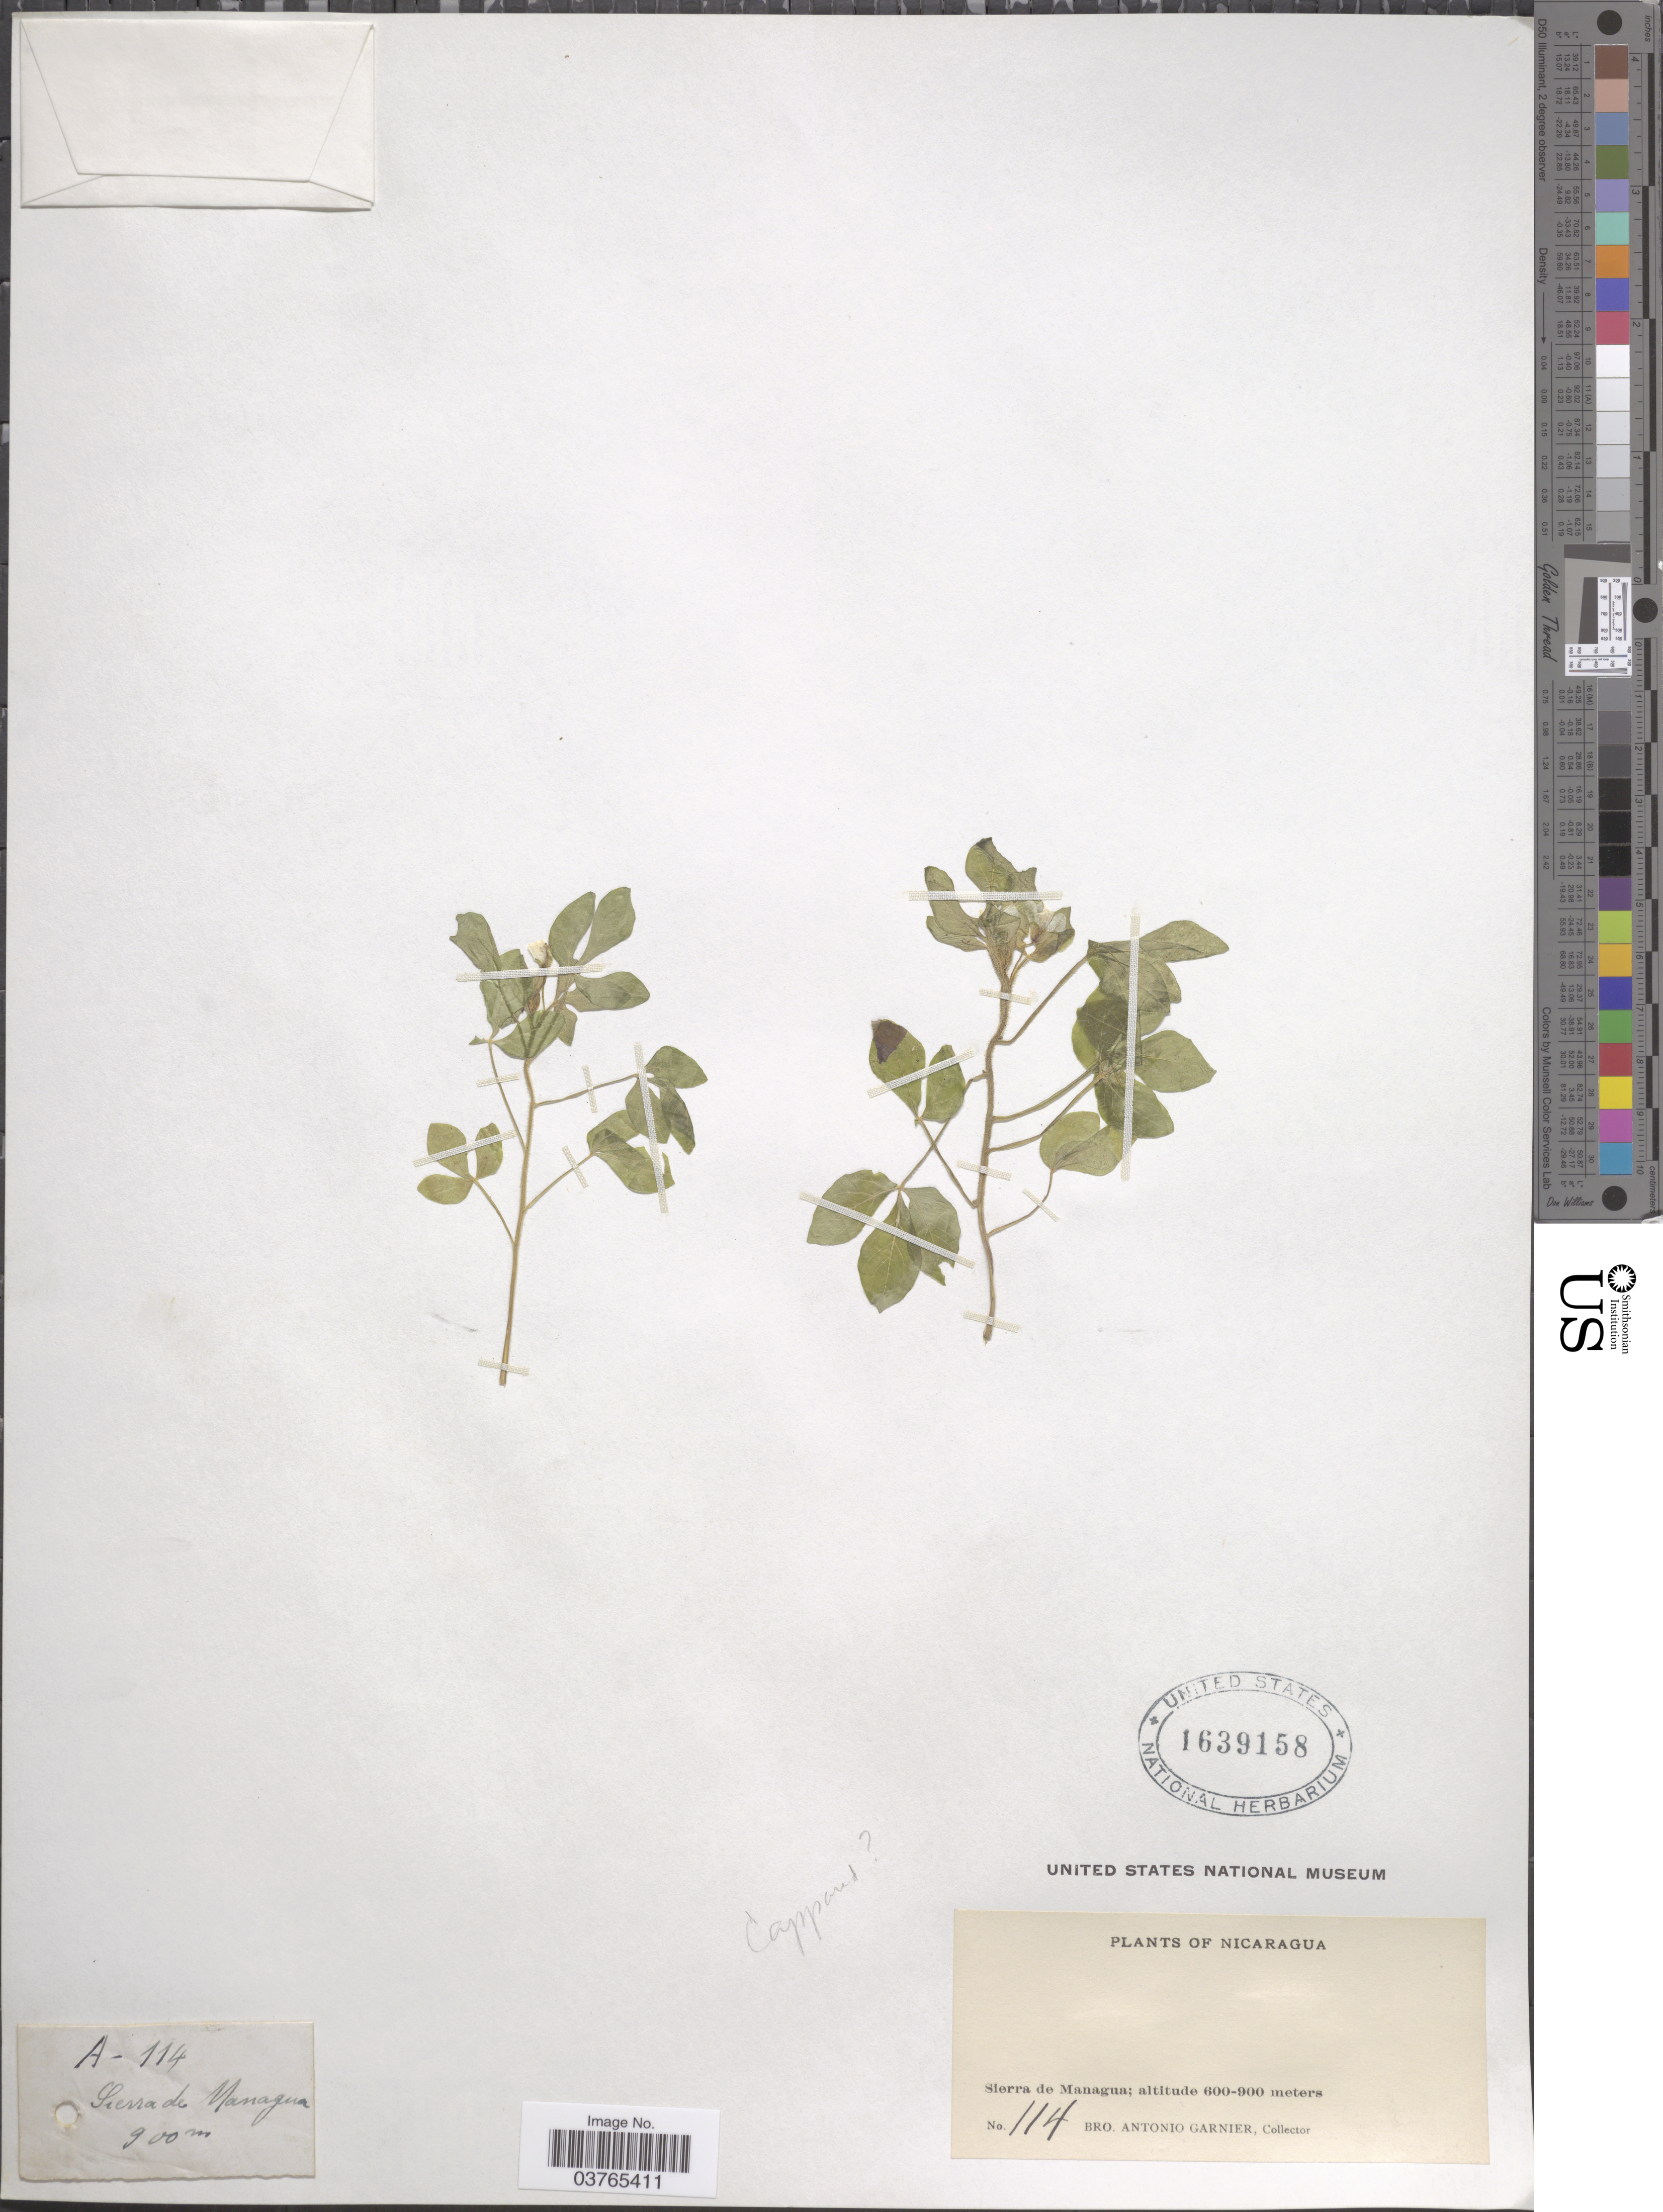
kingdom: Plantae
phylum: Tracheophyta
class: Magnoliopsida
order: Brassicales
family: Cleomaceae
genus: Arivela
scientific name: Arivela viscosa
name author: (L.) Raf.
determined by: Strong, Mark T., (BOT), Smithsonian Institution - National Museum of Natural History (UNITED STATES)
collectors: Bro. A. Garnier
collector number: A-114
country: Nicaragua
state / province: Managua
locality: Sierra de Managua.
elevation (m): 900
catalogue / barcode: US 1639158